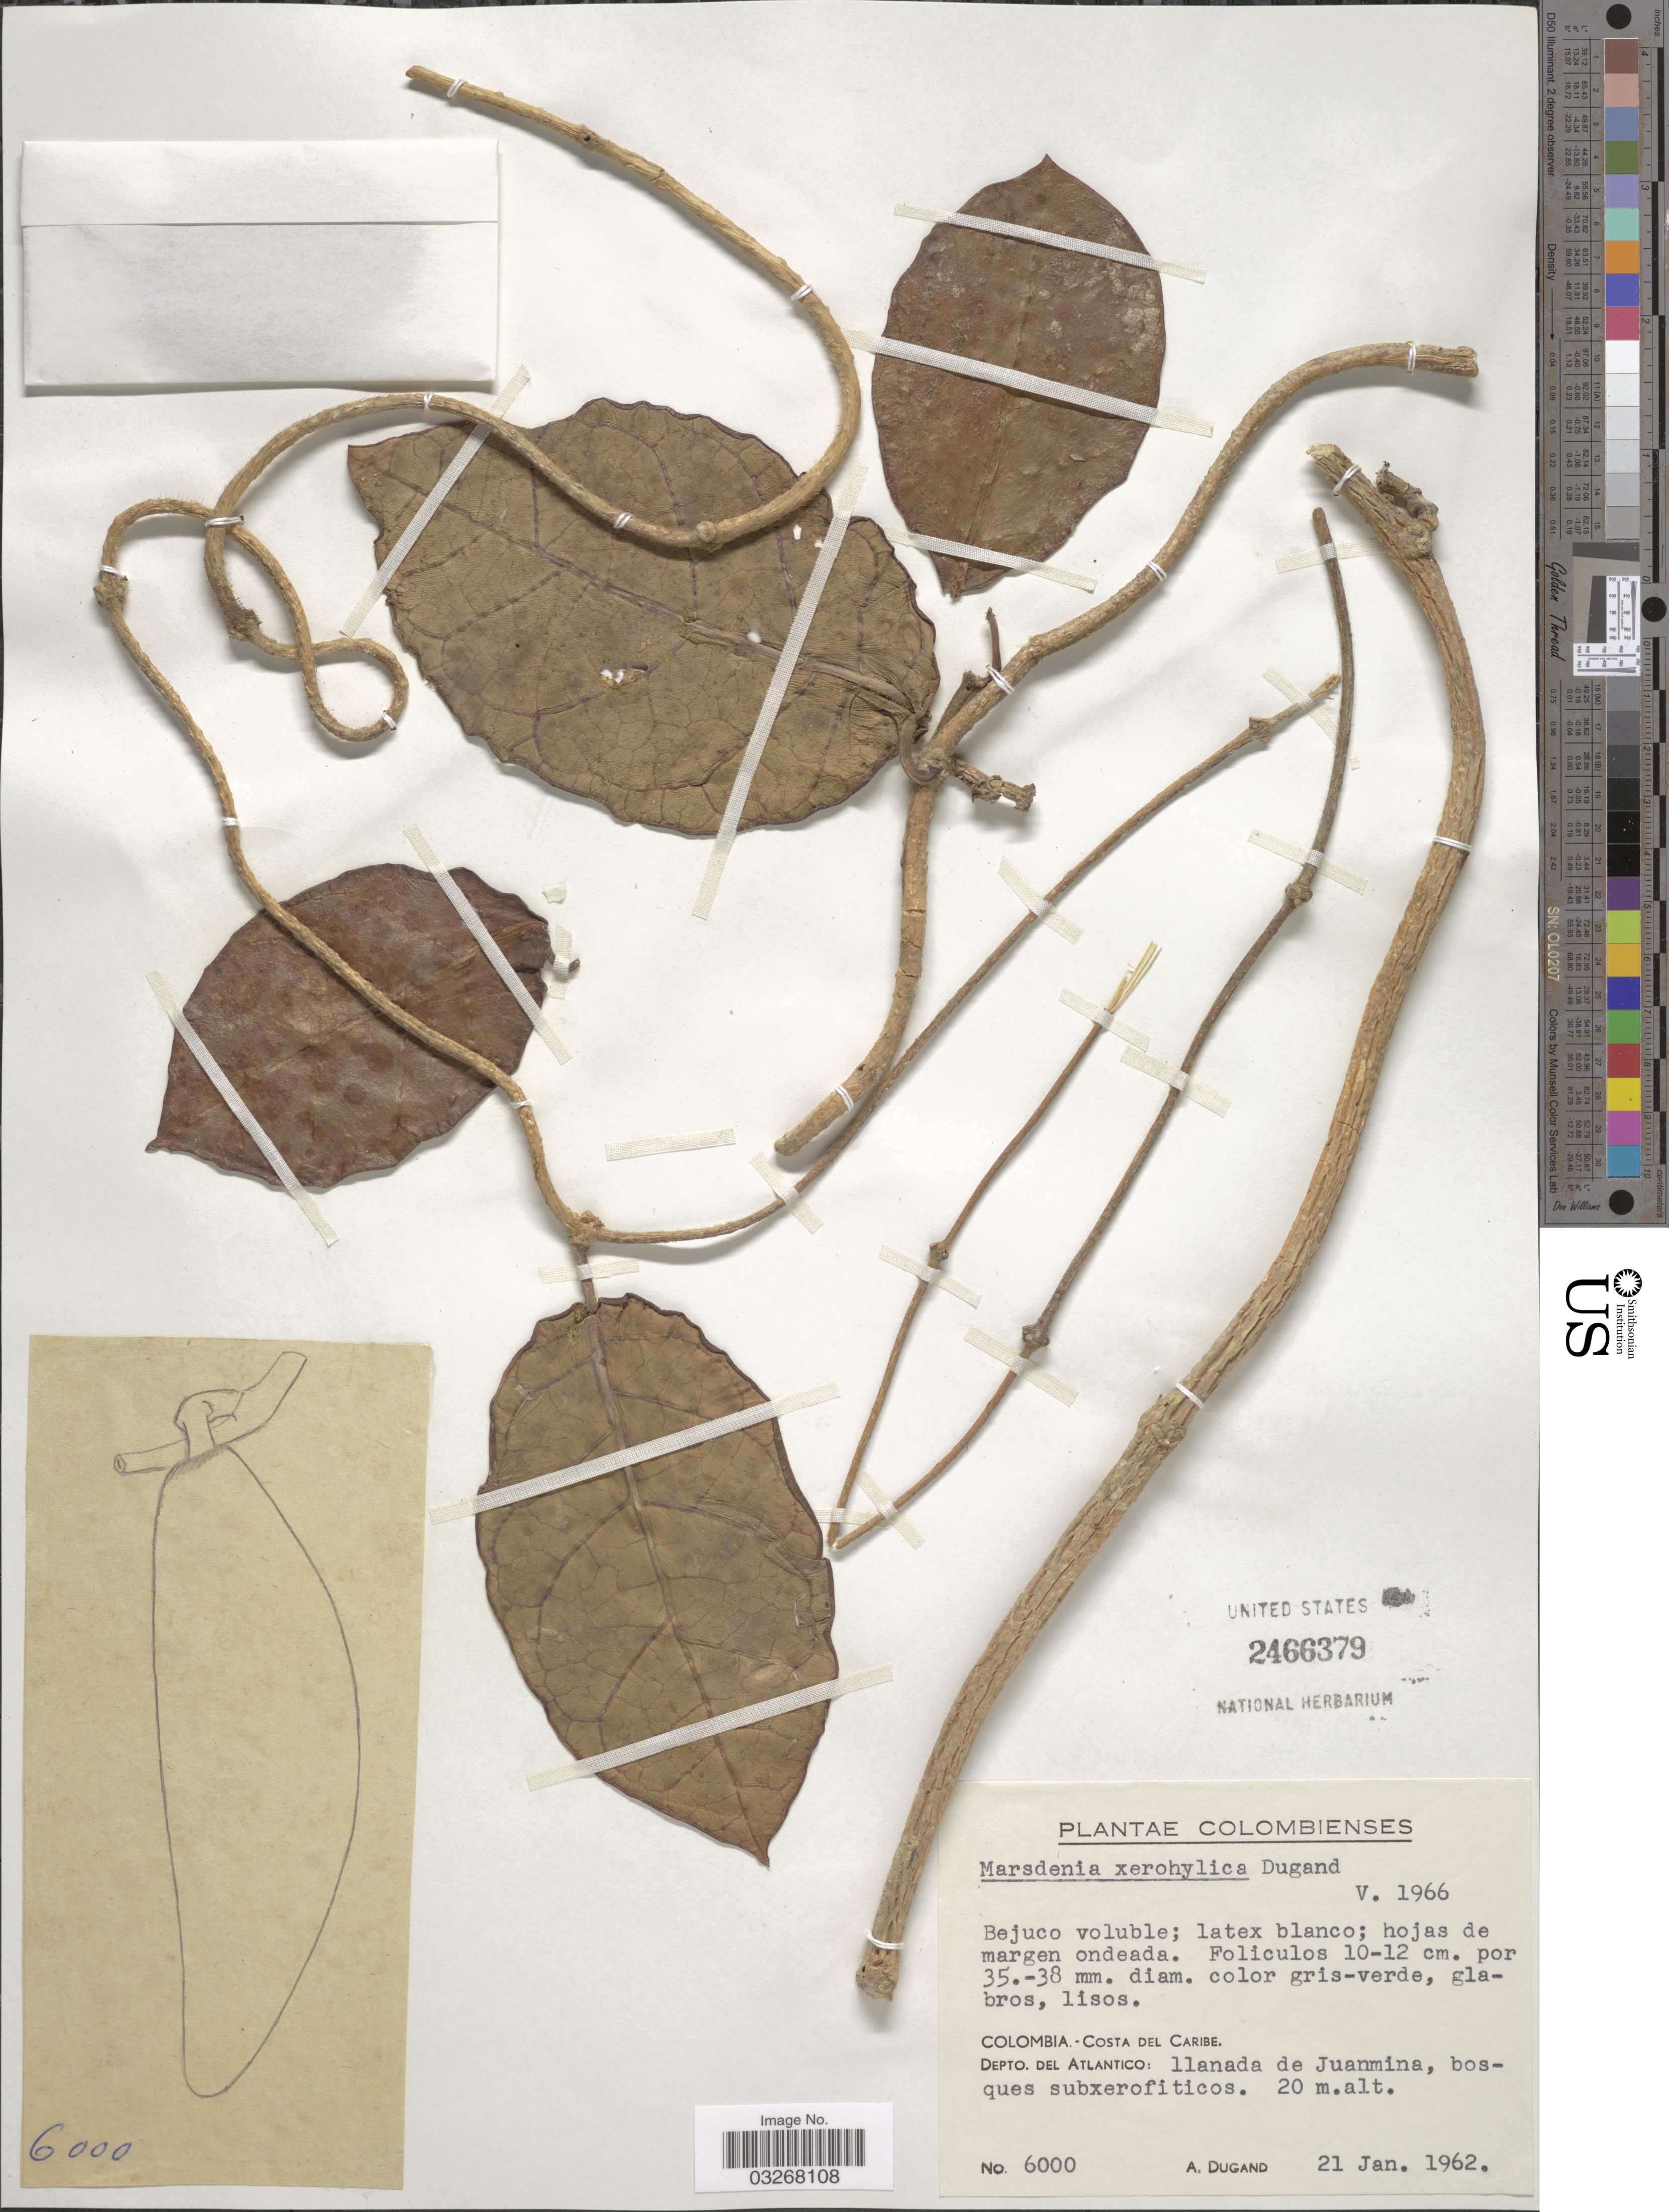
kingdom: Plantae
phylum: Tracheophyta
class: Magnoliopsida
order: Gentianales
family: Apocynaceae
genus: Marsdenia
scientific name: Marsdenia xerohylica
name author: Dugand G.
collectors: A. Dugand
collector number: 6000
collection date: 1962-01-21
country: Colombia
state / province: Atlántico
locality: Costa Del Caribe, Depto. Del Atlantico: llanada de Juanmina, bosques subxerofiticos.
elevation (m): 20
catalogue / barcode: US 2466379